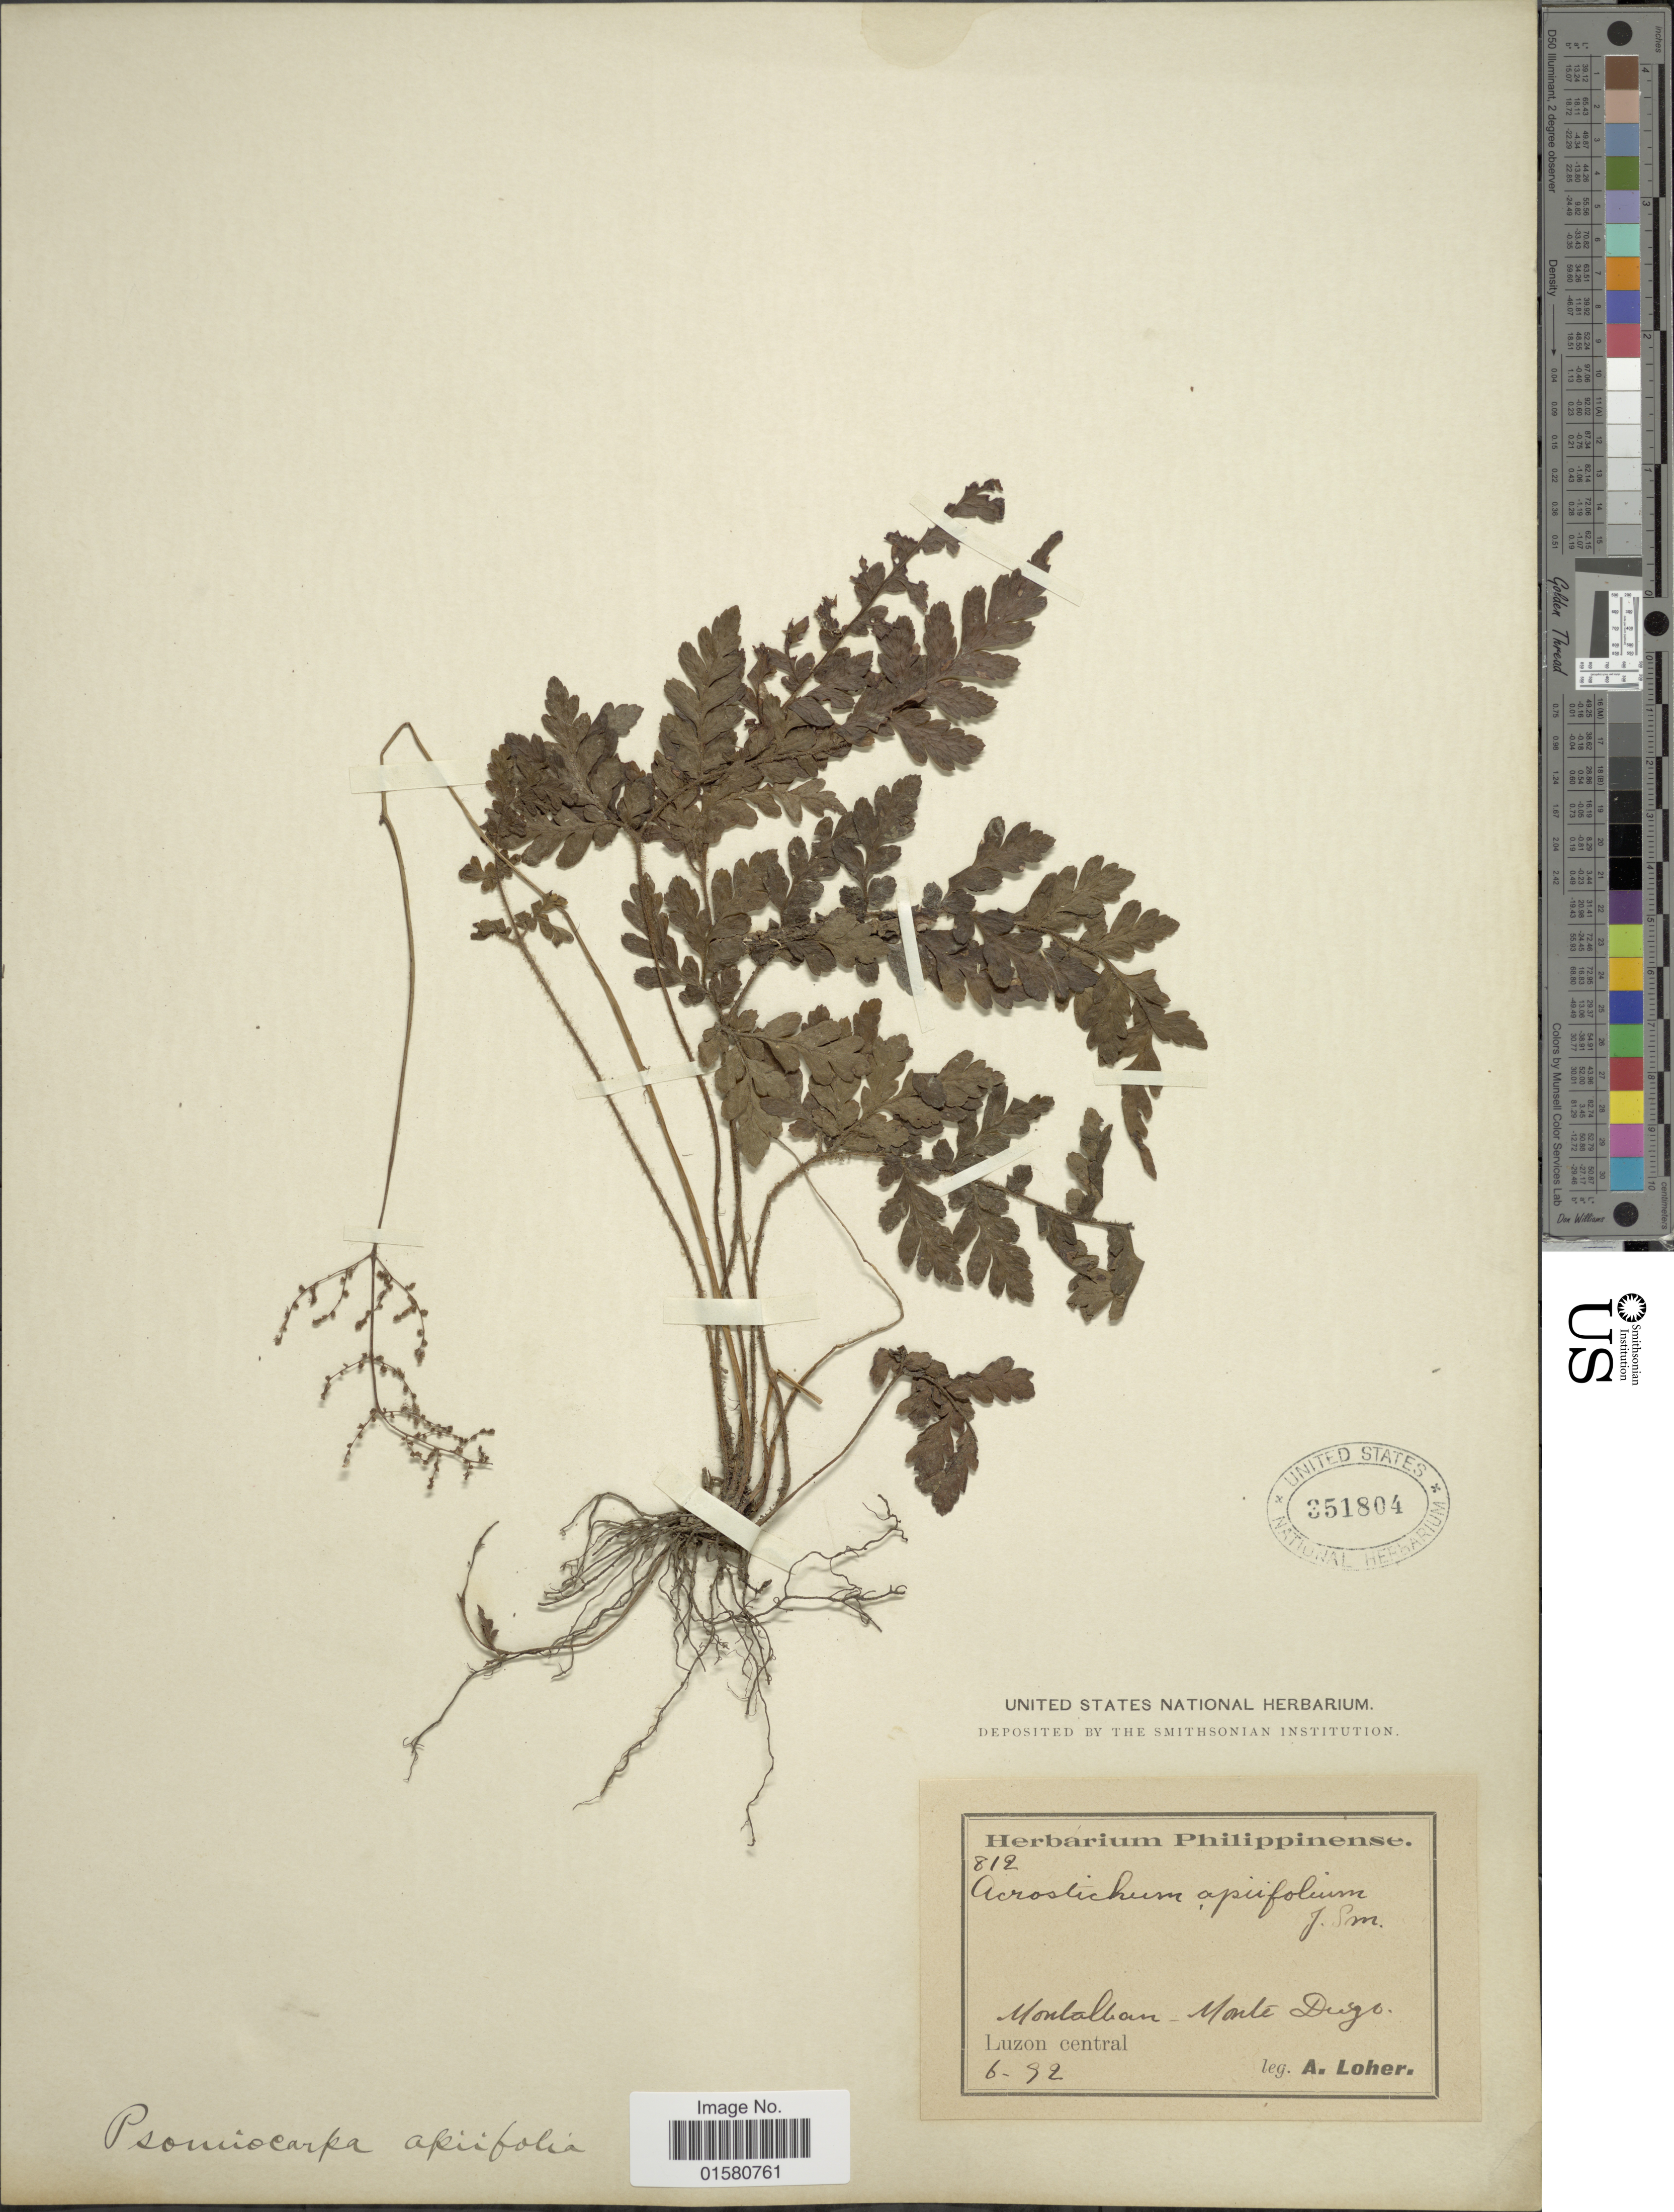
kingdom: Plantae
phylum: Tracheophyta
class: Polypodiopsida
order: Polypodiales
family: Tectariaceae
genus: Tectaria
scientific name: Tectaria apiifolia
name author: (Schkuhr) Copel.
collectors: A. Loher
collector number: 812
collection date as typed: Transcribed d/m/y: /6/92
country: Philippines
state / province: Central Luzon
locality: Montalban - Monte Duyo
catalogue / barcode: US 351804